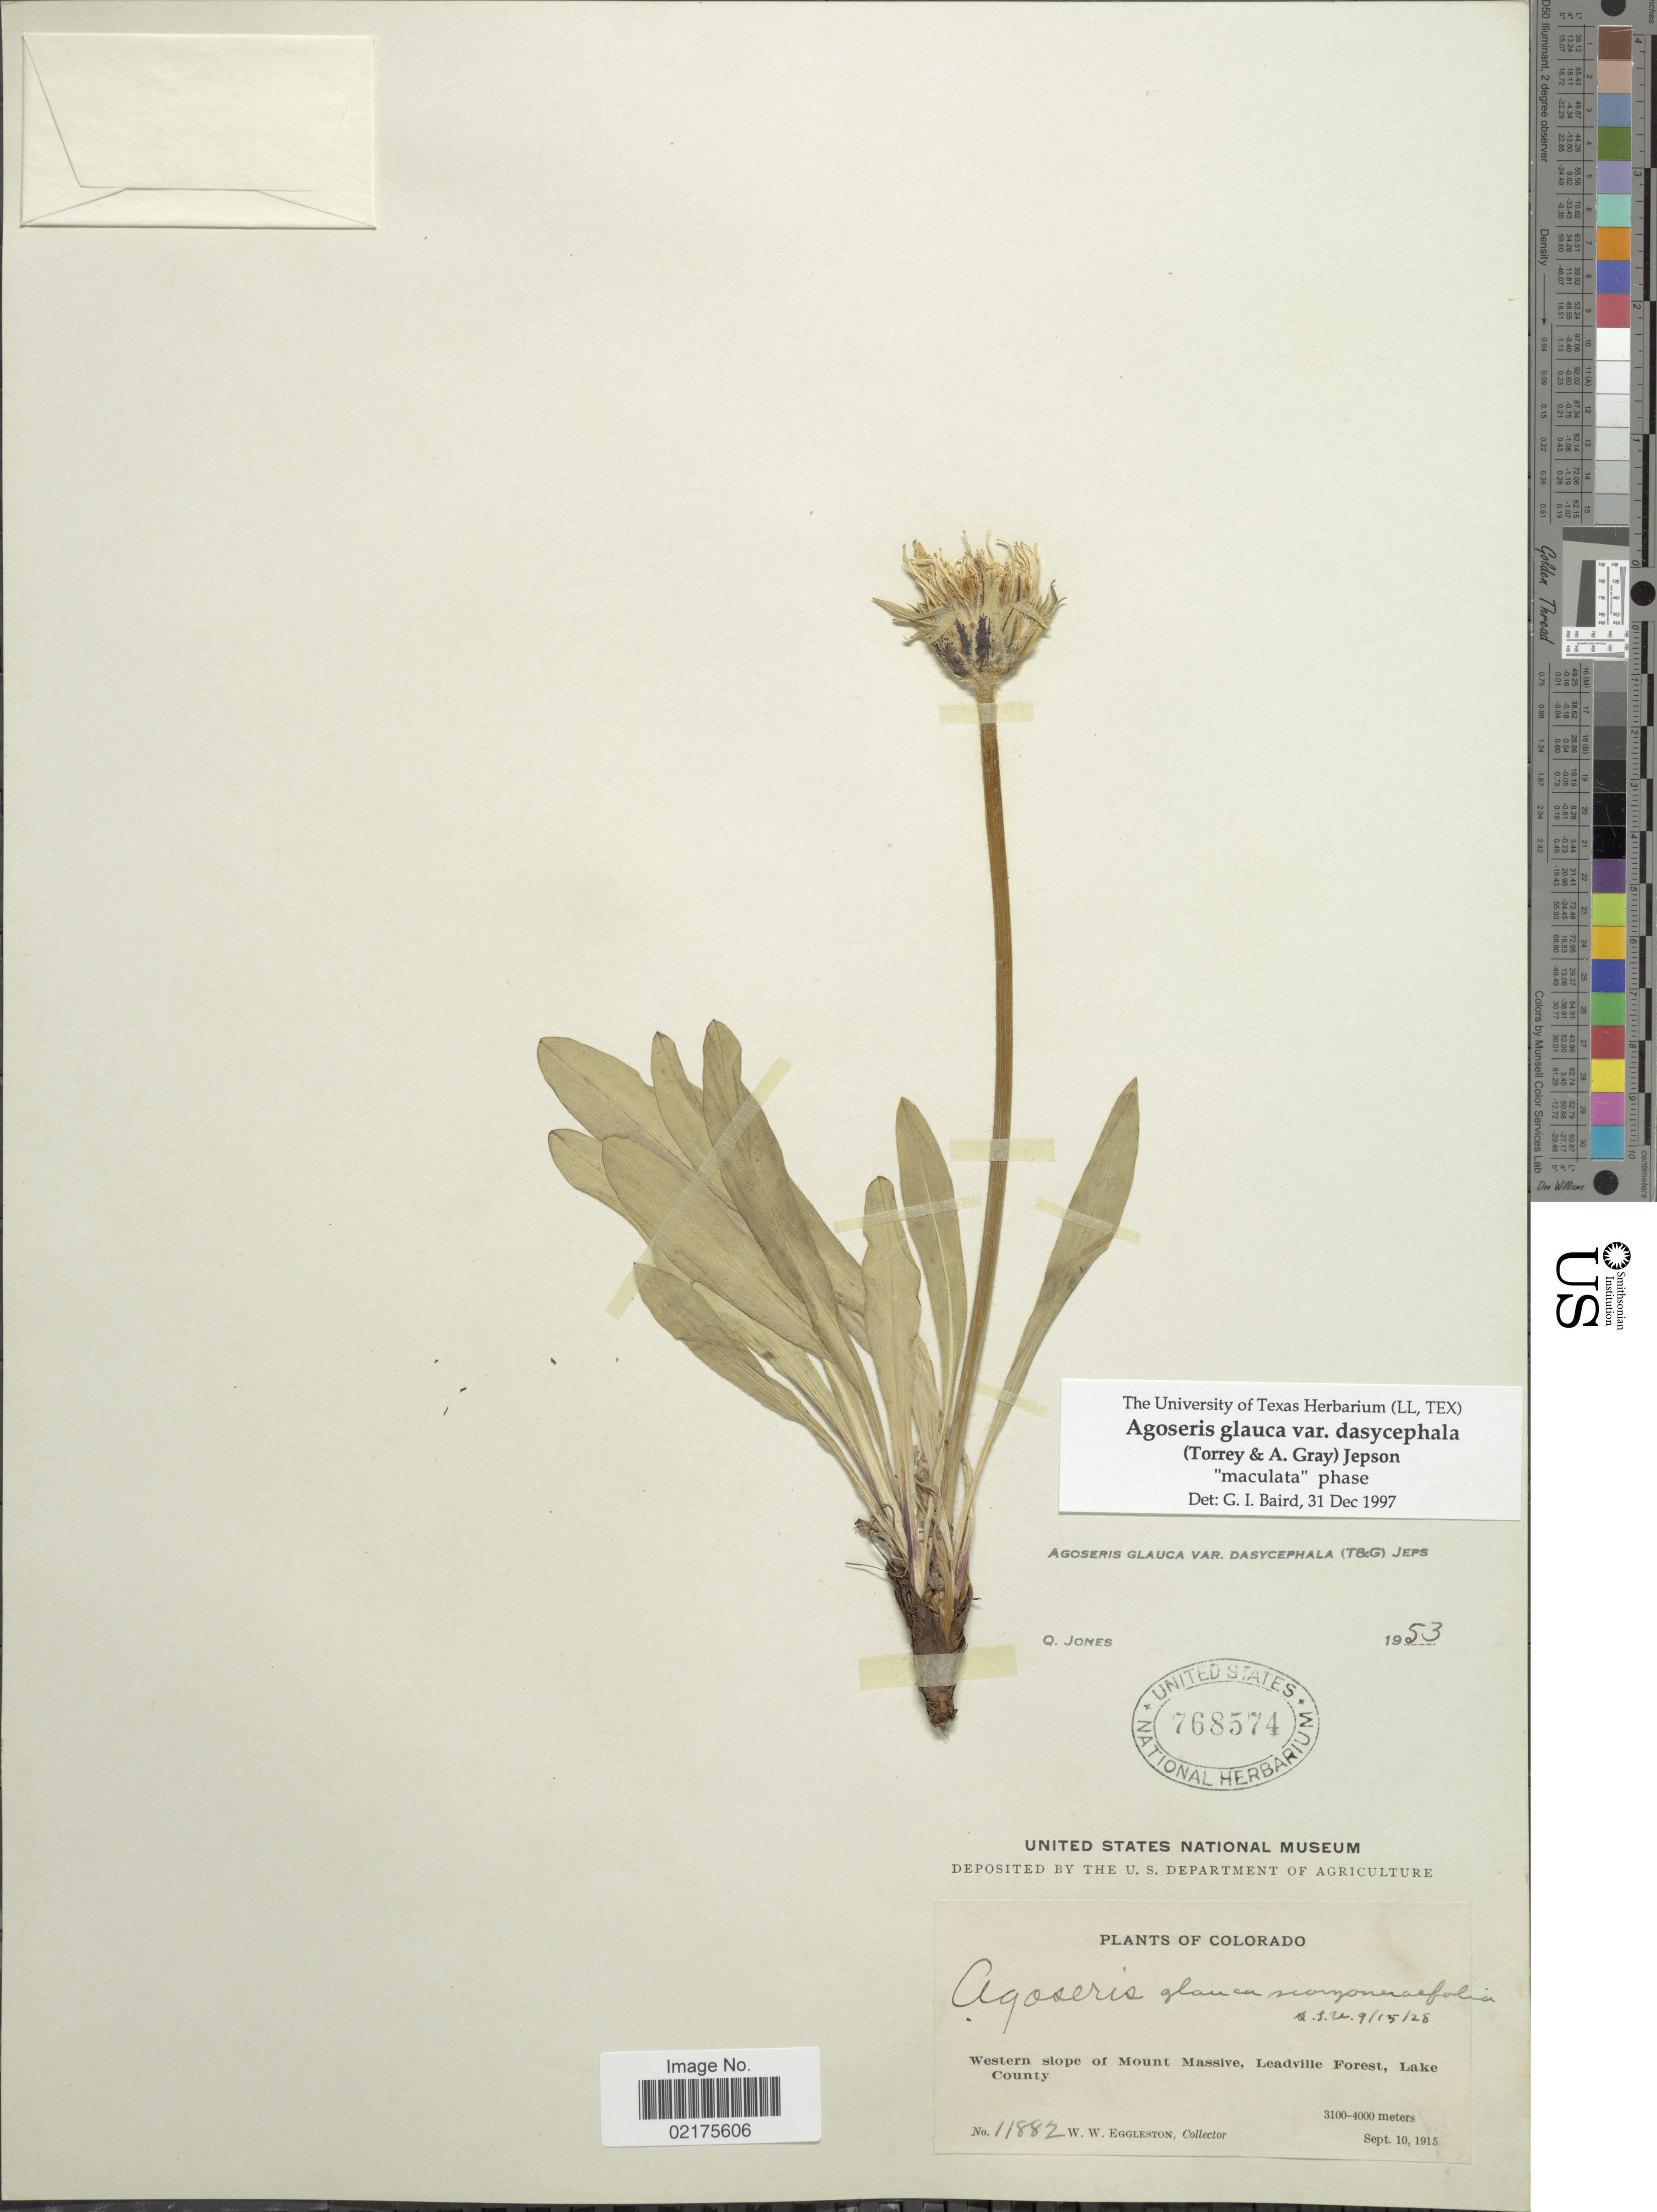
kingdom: Plantae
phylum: Tracheophyta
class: Magnoliopsida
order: Asterales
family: Asteraceae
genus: Agoseris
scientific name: Agoseris glauca var. dasycephala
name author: (Torr. & A. Gray) Jeps.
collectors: W. W. Eggleston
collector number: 11882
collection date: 1915-09-10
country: United States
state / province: Colorado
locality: Western slope of Mount Massive, Leadville Forest, Lake County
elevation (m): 3100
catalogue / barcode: US 768574